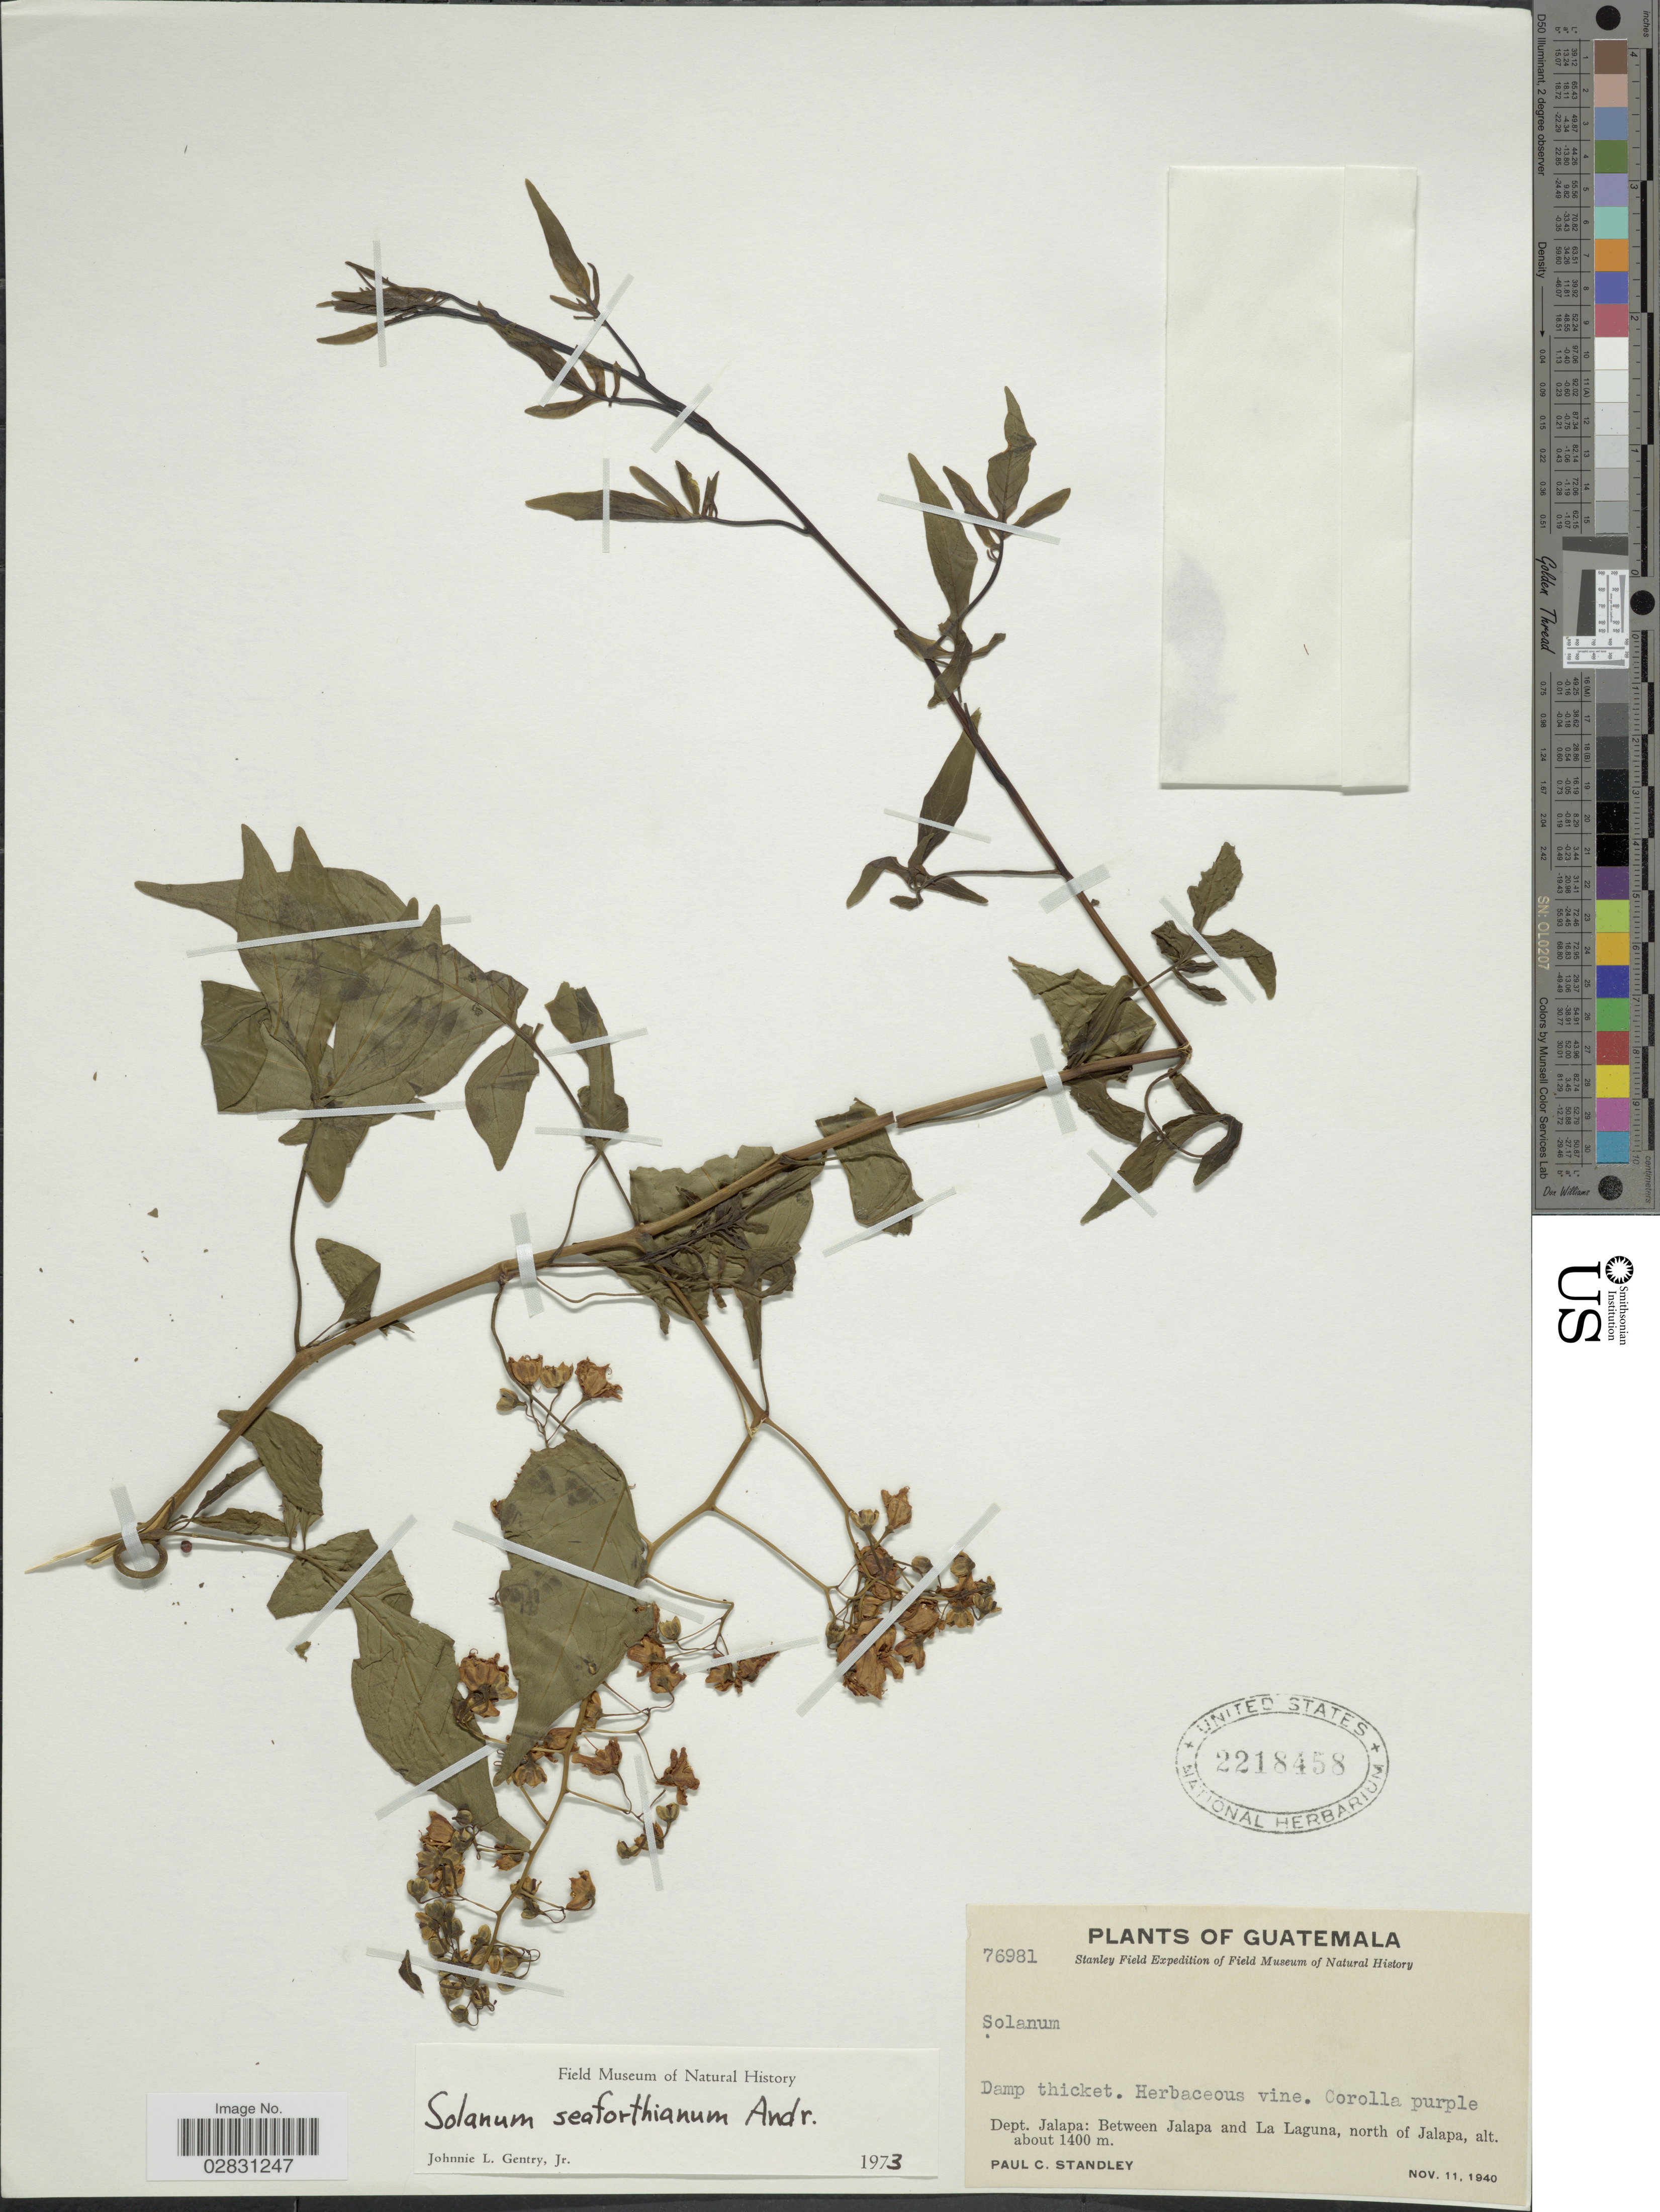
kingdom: Plantae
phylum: Tracheophyta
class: Magnoliopsida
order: Solanales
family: Solanaceae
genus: Solanum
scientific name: Solanum seaforthianum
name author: Andrews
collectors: P. C. Standley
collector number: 76981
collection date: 1940-11-11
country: Guatemala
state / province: Jalapa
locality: Dept. Jalapa: Between Jalapa and La Laguna, north of Jalapa.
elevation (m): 1400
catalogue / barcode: US 2218458